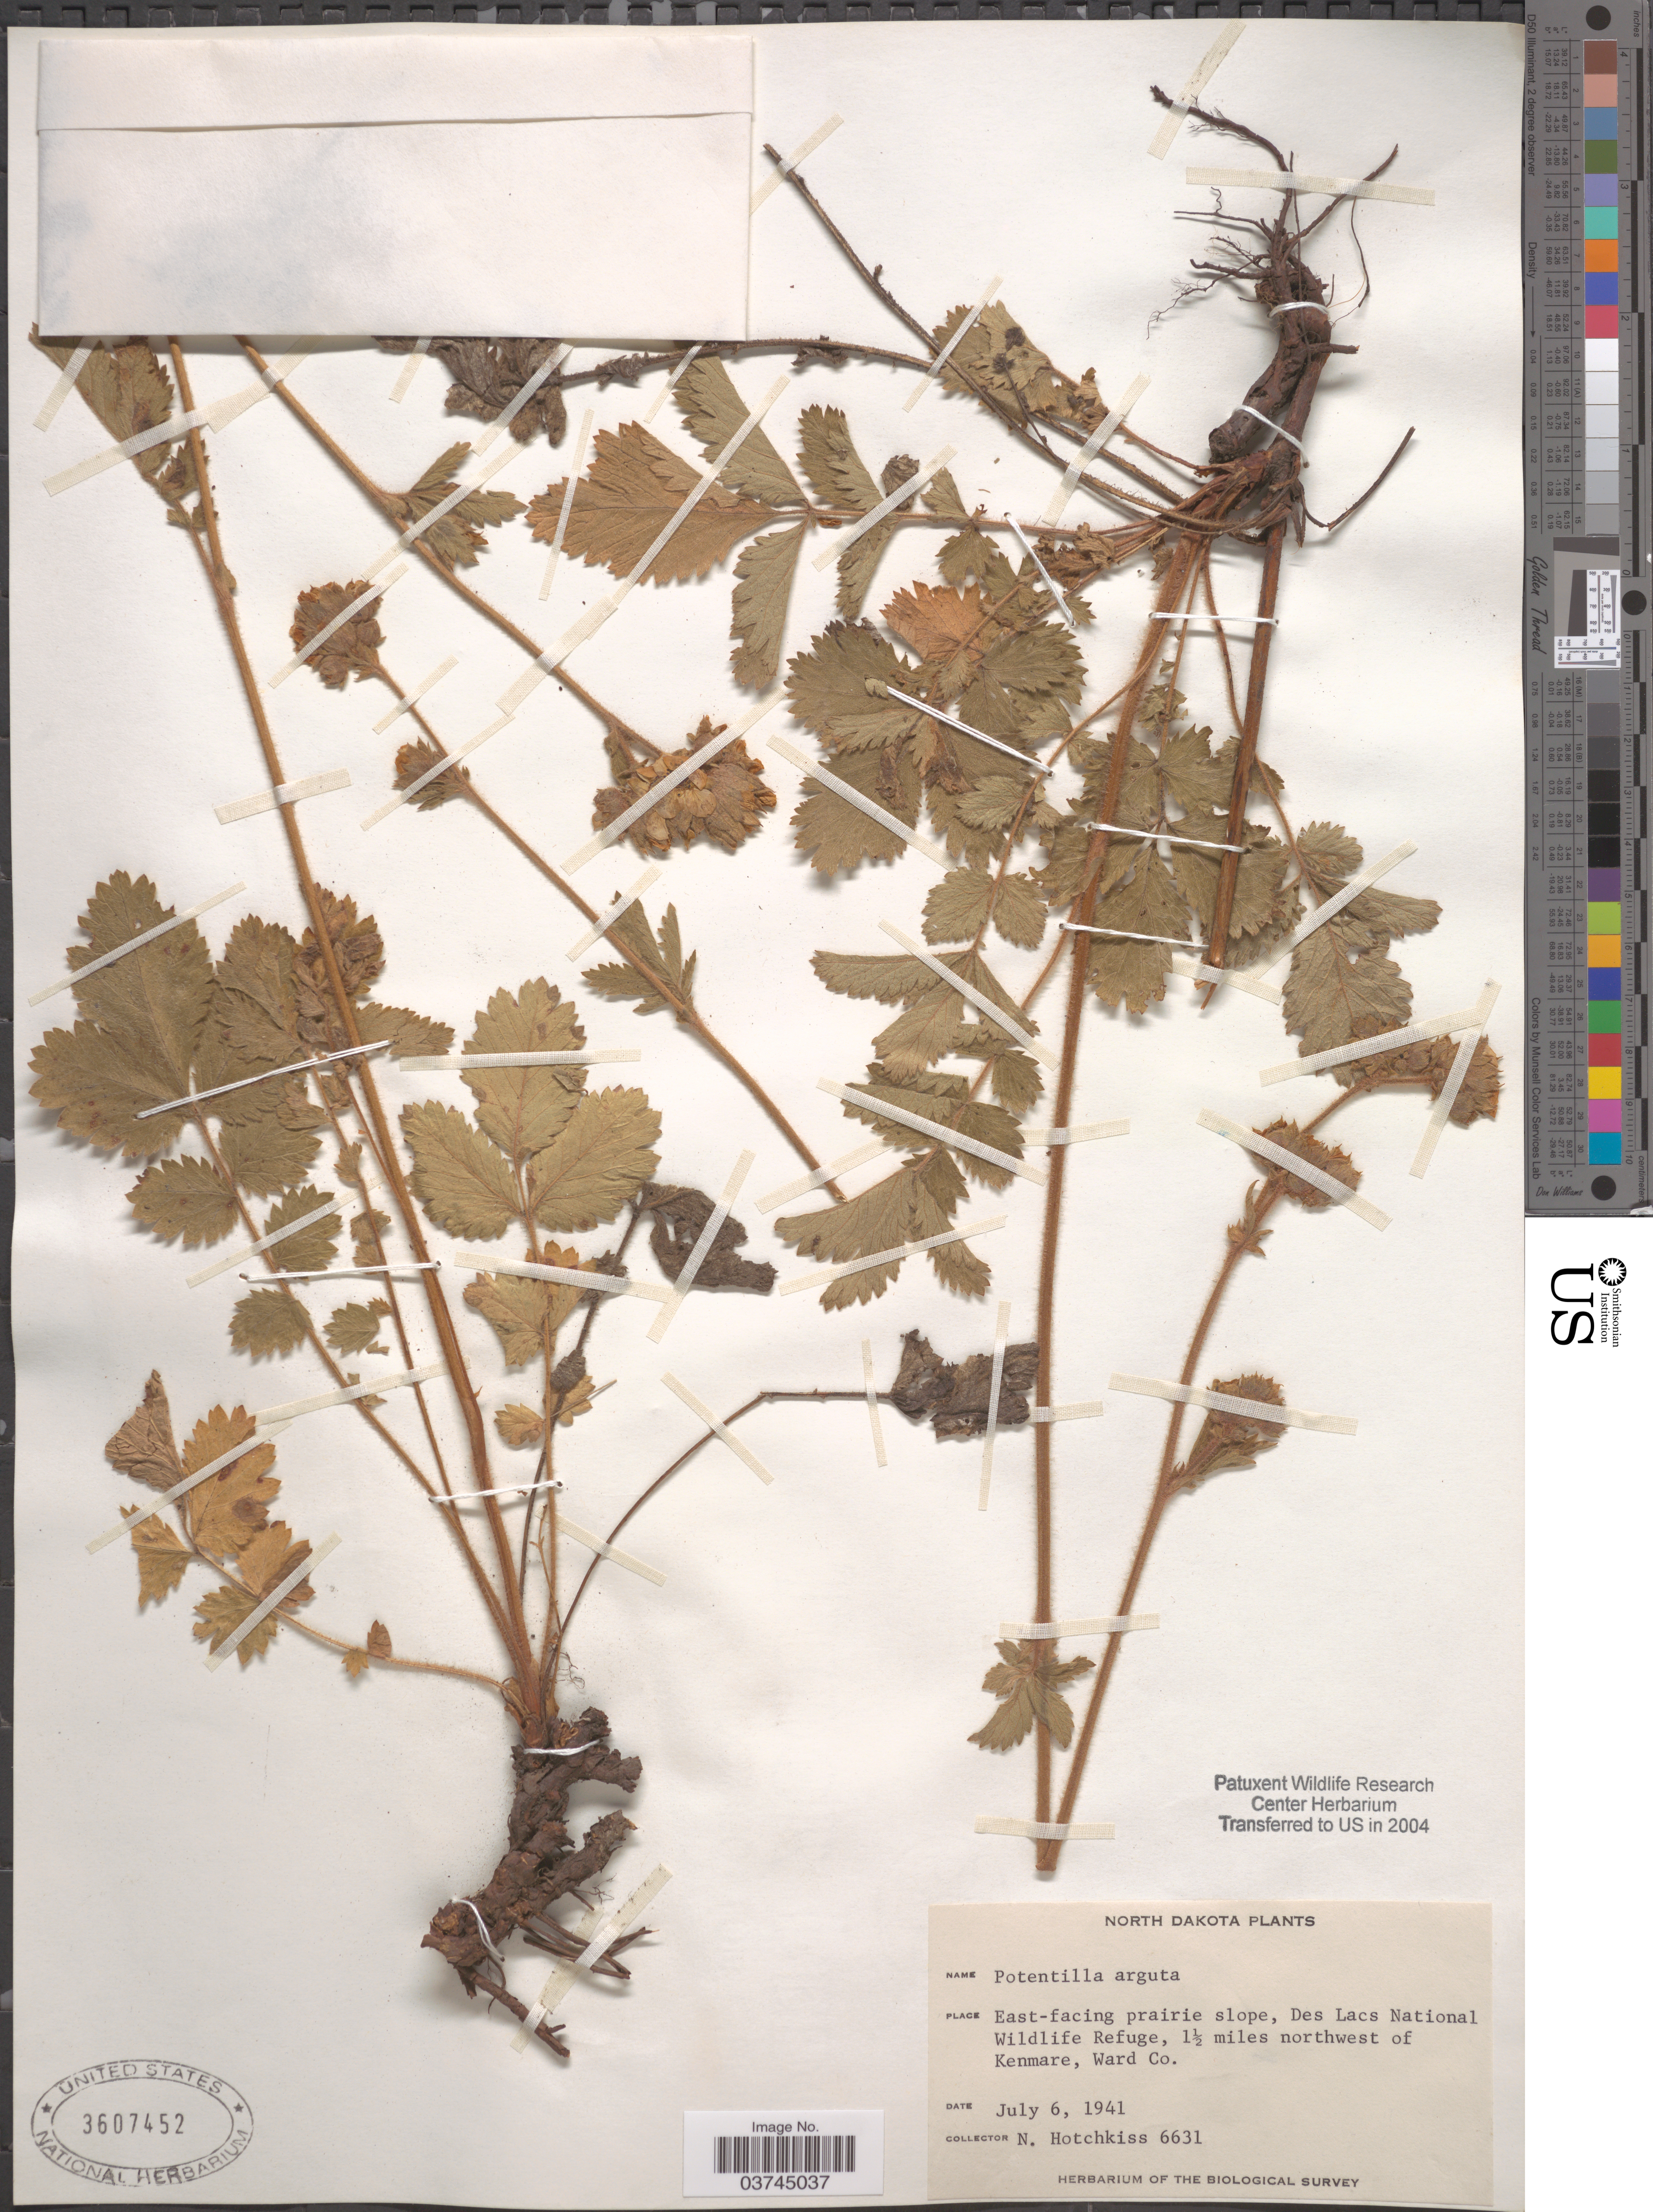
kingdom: Plantae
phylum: Tracheophyta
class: Magnoliopsida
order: Rosales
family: Rosaceae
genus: Drymocallis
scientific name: Drymocallis arguta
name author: (Pursh) Rydb.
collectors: N. Hotchkiss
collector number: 6631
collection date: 1941-07-06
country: United States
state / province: North Dakota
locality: East-facing prairie slope, Des Lacs National Wildlife Refuge, 1½ miles northwest of Kenmare, Ward Co.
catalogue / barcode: US 3607452